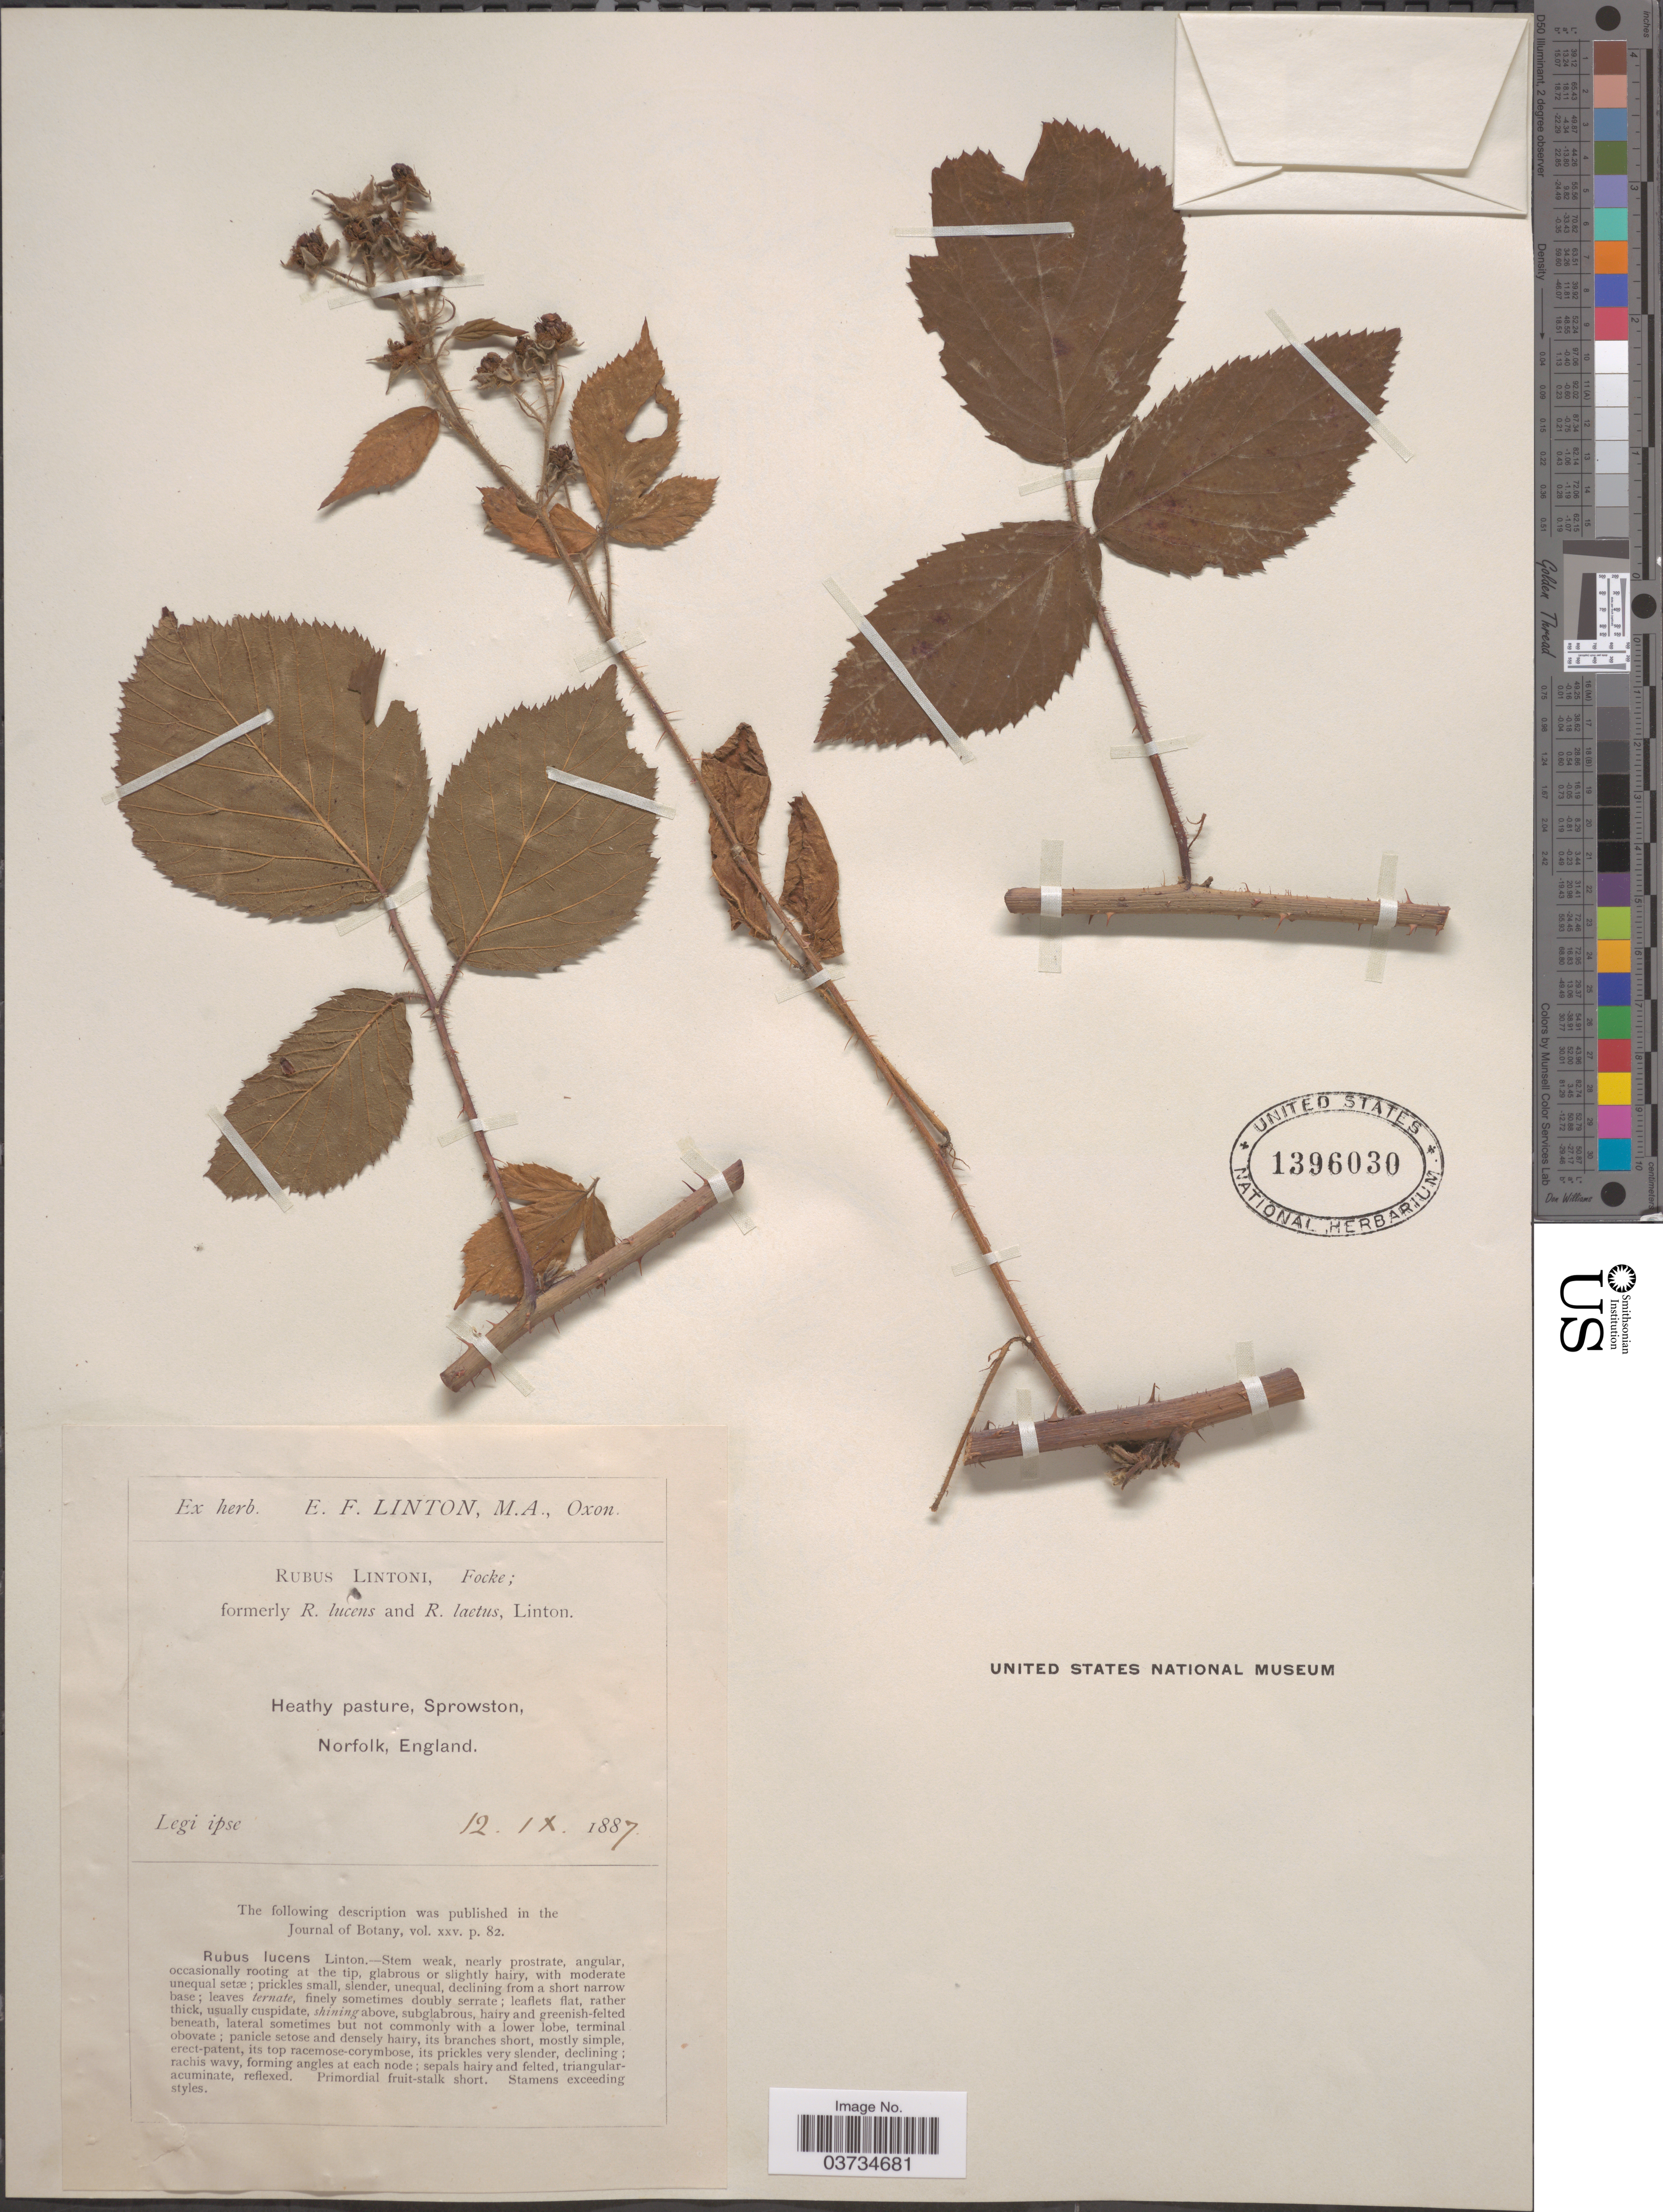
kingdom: Plantae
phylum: Tracheophyta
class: Magnoliopsida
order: Rosales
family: Rosaceae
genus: Rubus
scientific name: Rubus lintonii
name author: Focke ex Bab.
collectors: E. Linton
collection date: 1887-09-12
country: United Kingdom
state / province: England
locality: Sprowston, Norfolk.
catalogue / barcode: US 1396030